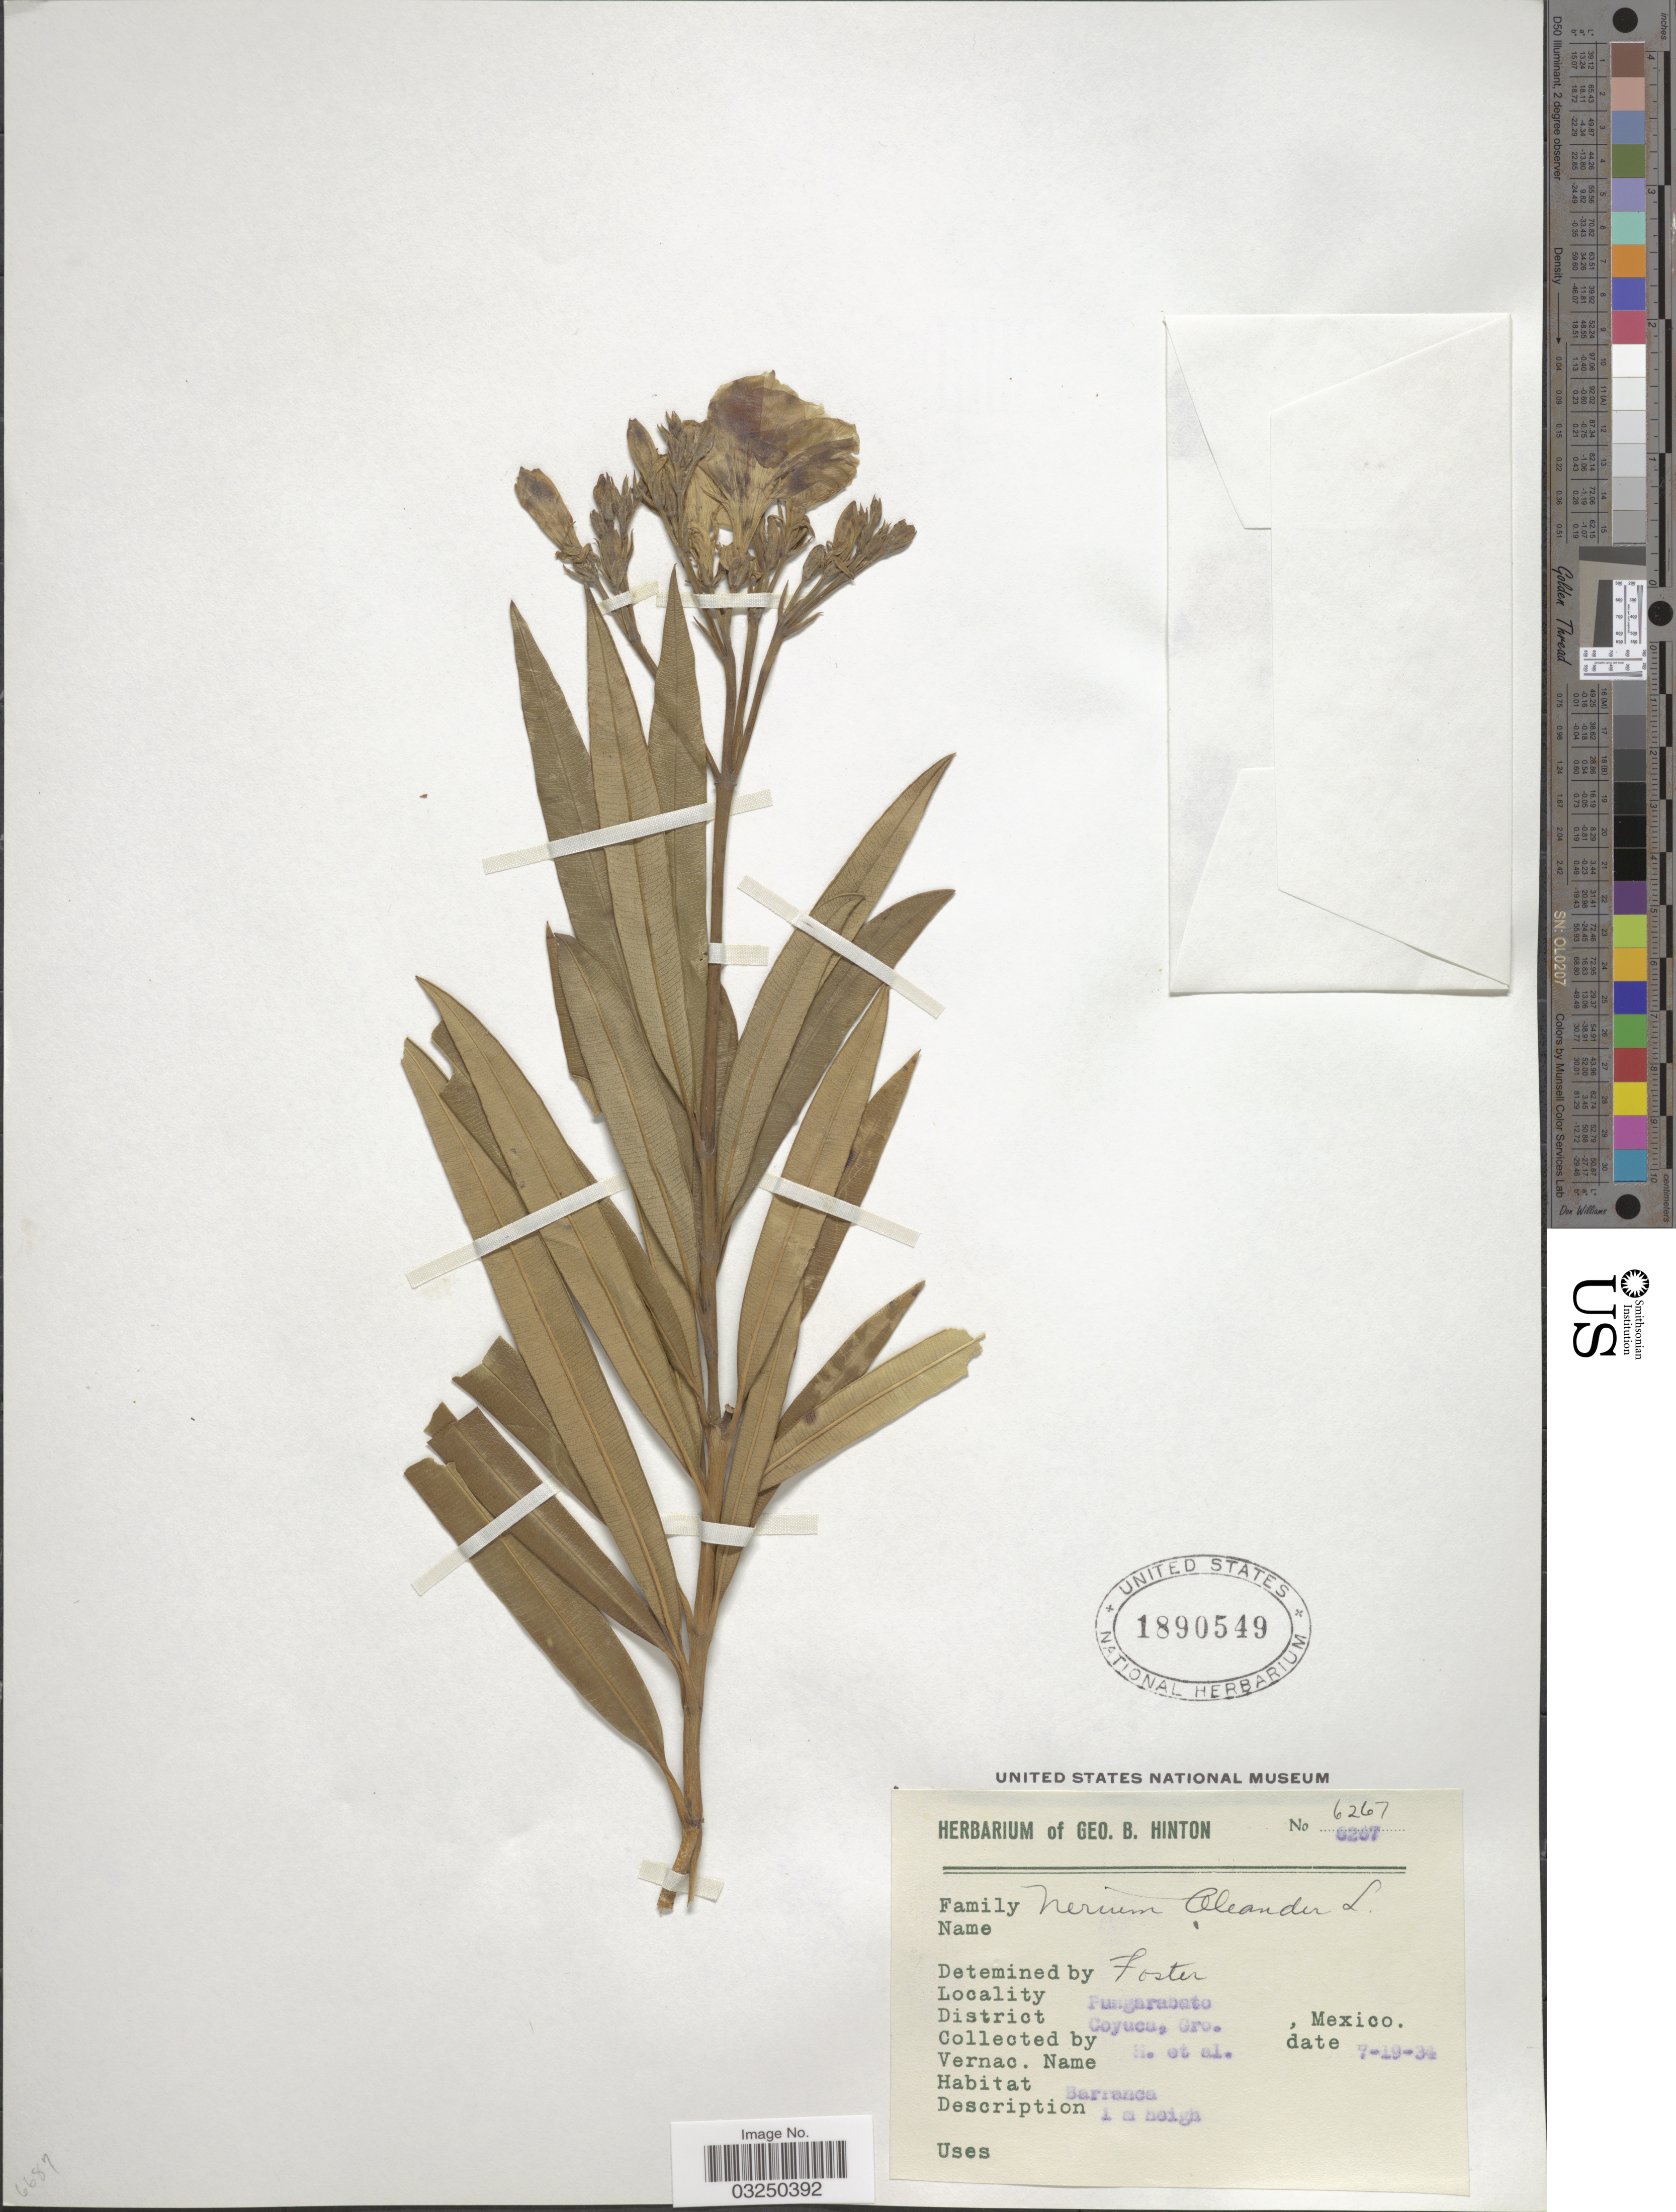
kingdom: Plantae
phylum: Tracheophyta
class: Magnoliopsida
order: Gentianales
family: Apocynaceae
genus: Nerium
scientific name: Nerium oleander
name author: L.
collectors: G. B. Hinton & et al.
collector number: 6267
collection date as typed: Transcribed d/m/y: 19/7/34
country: Mexico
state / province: Guerrero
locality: Fungarabato, District Coyuca.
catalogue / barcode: US 1890549